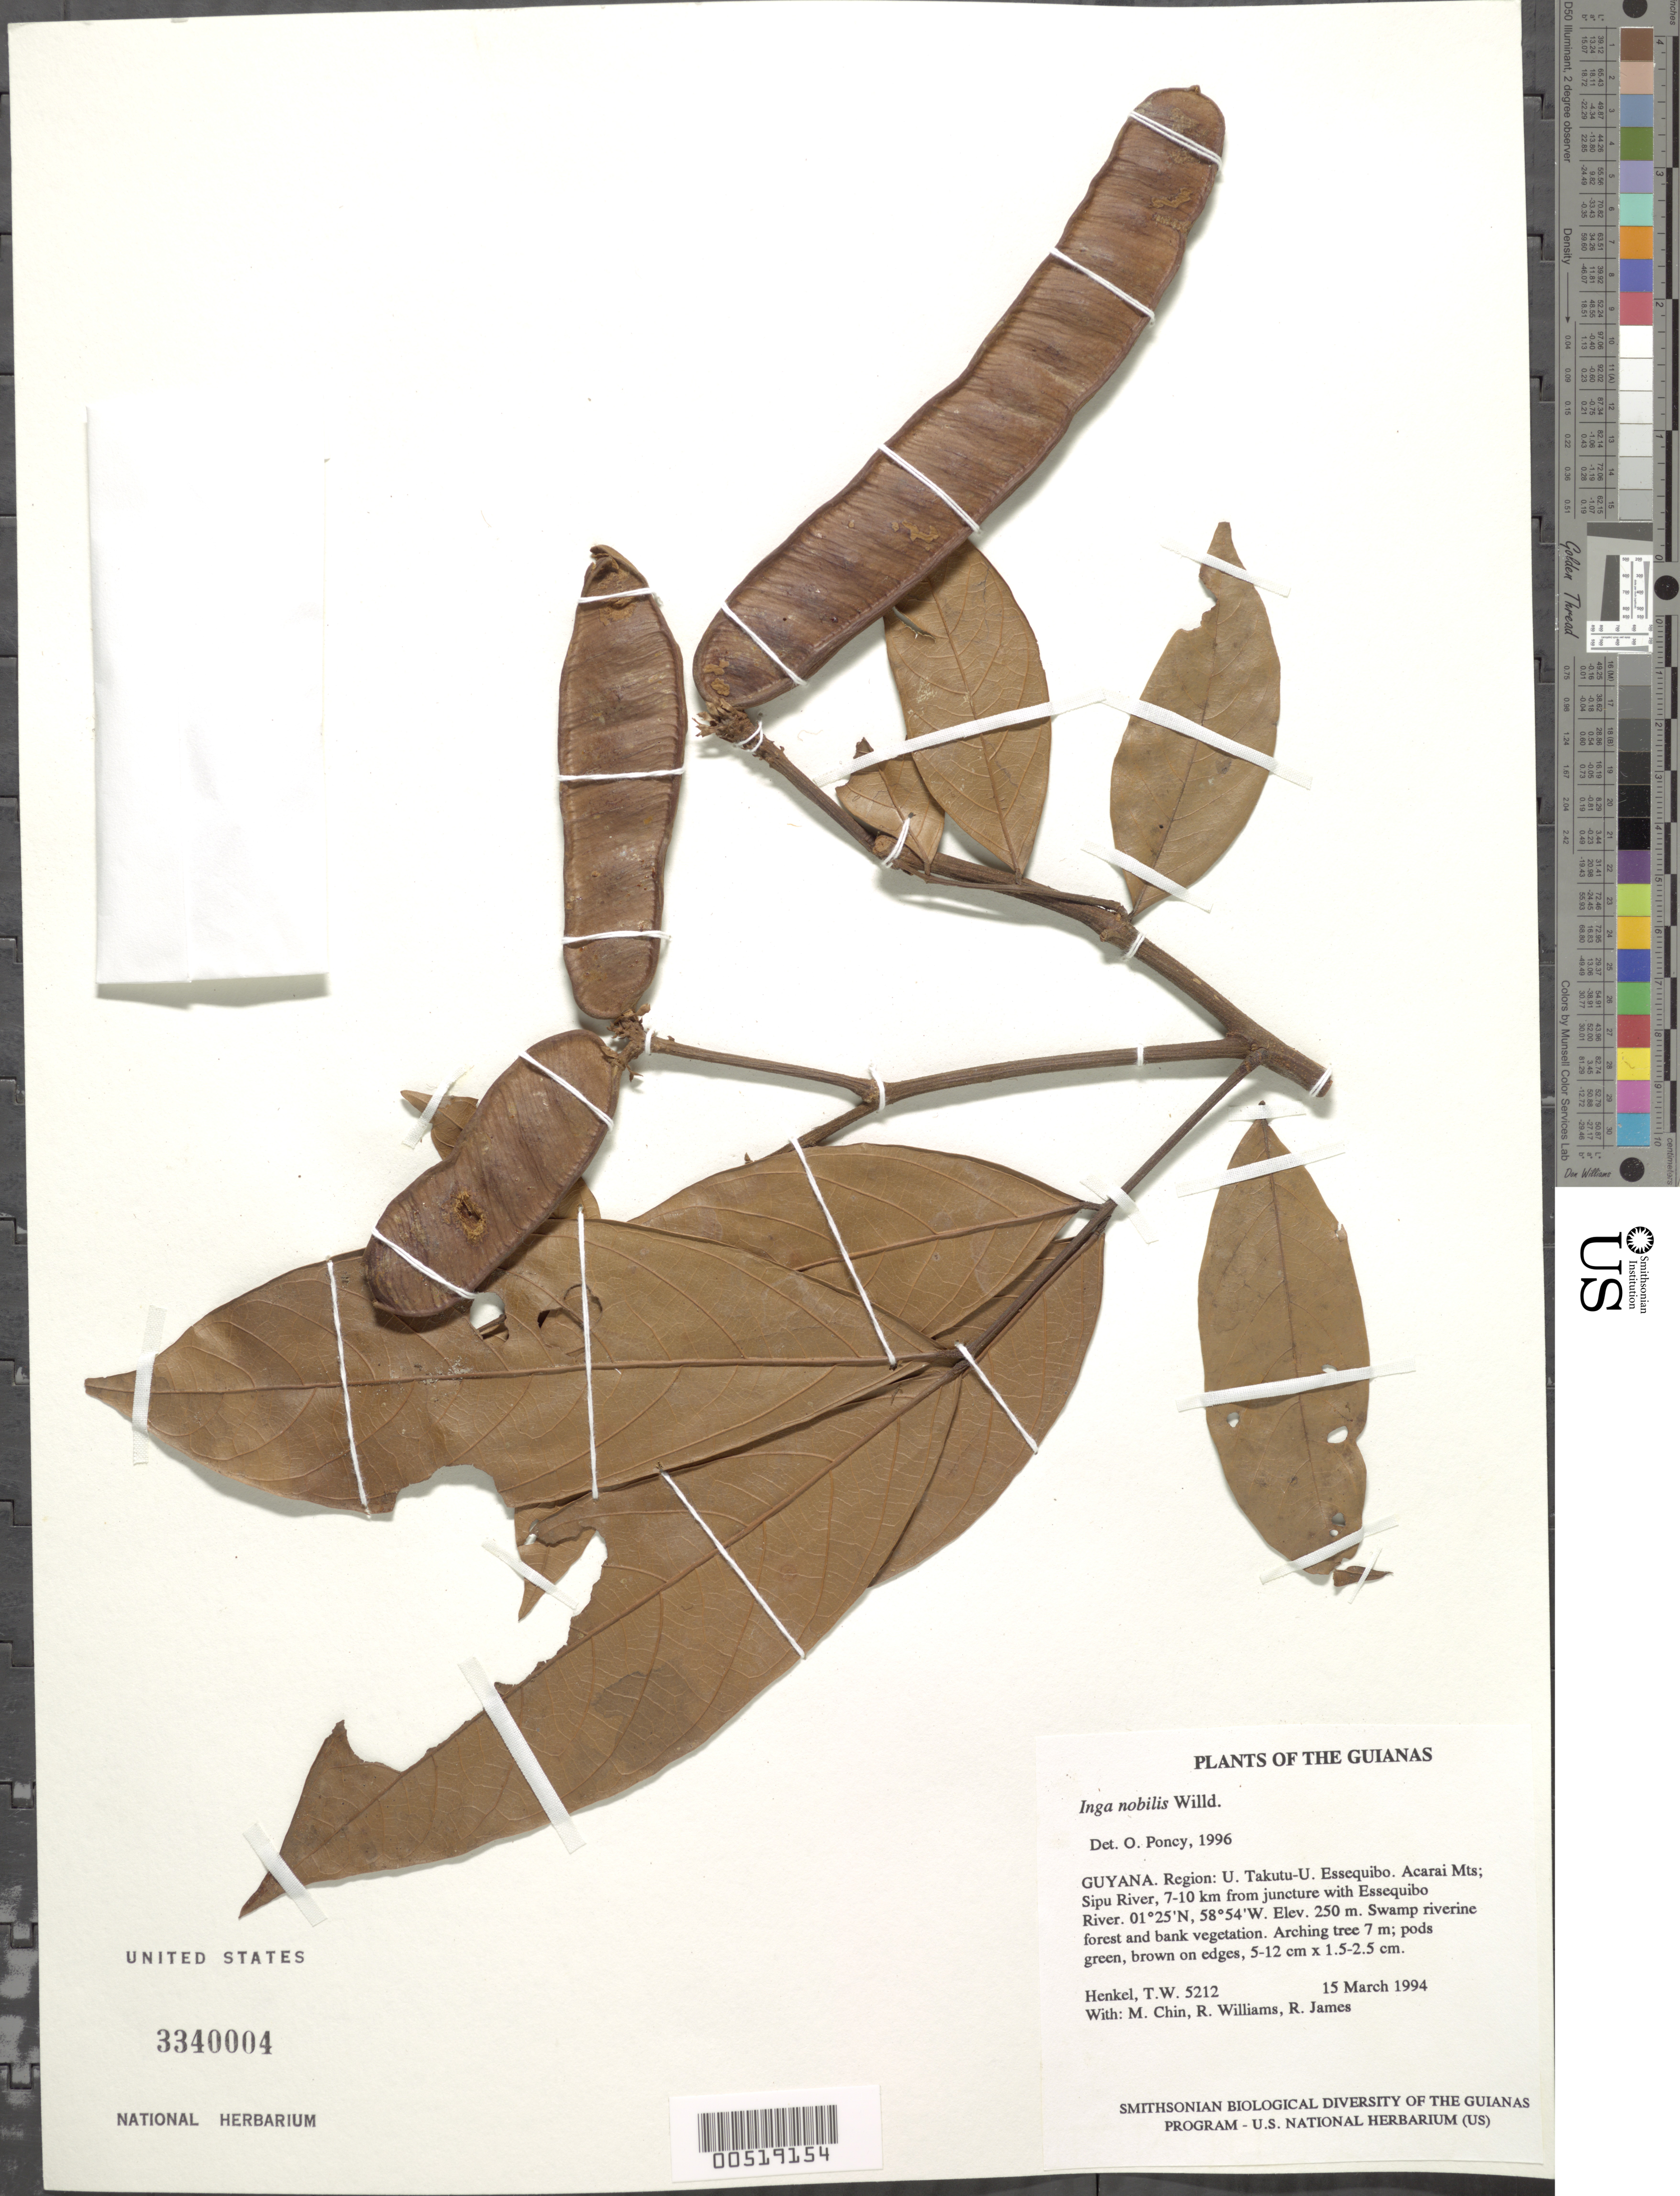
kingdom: Plantae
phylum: Tracheophyta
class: Magnoliopsida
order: Fabales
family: Fabaceae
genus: Inga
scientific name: Inga nobilis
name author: Willd.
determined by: Poncy, O.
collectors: T. Henkel, M. Chin, R. Williams & R. James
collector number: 5212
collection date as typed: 15 March 1994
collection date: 1994-03-15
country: Guyana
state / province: U. Takutu-U. Essequibo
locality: Acarai Mts; Sipu River, 7-10 km from juncture with Essequibo River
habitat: Swamp riverine forest and bank vegetation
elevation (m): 250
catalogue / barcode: US 3340004